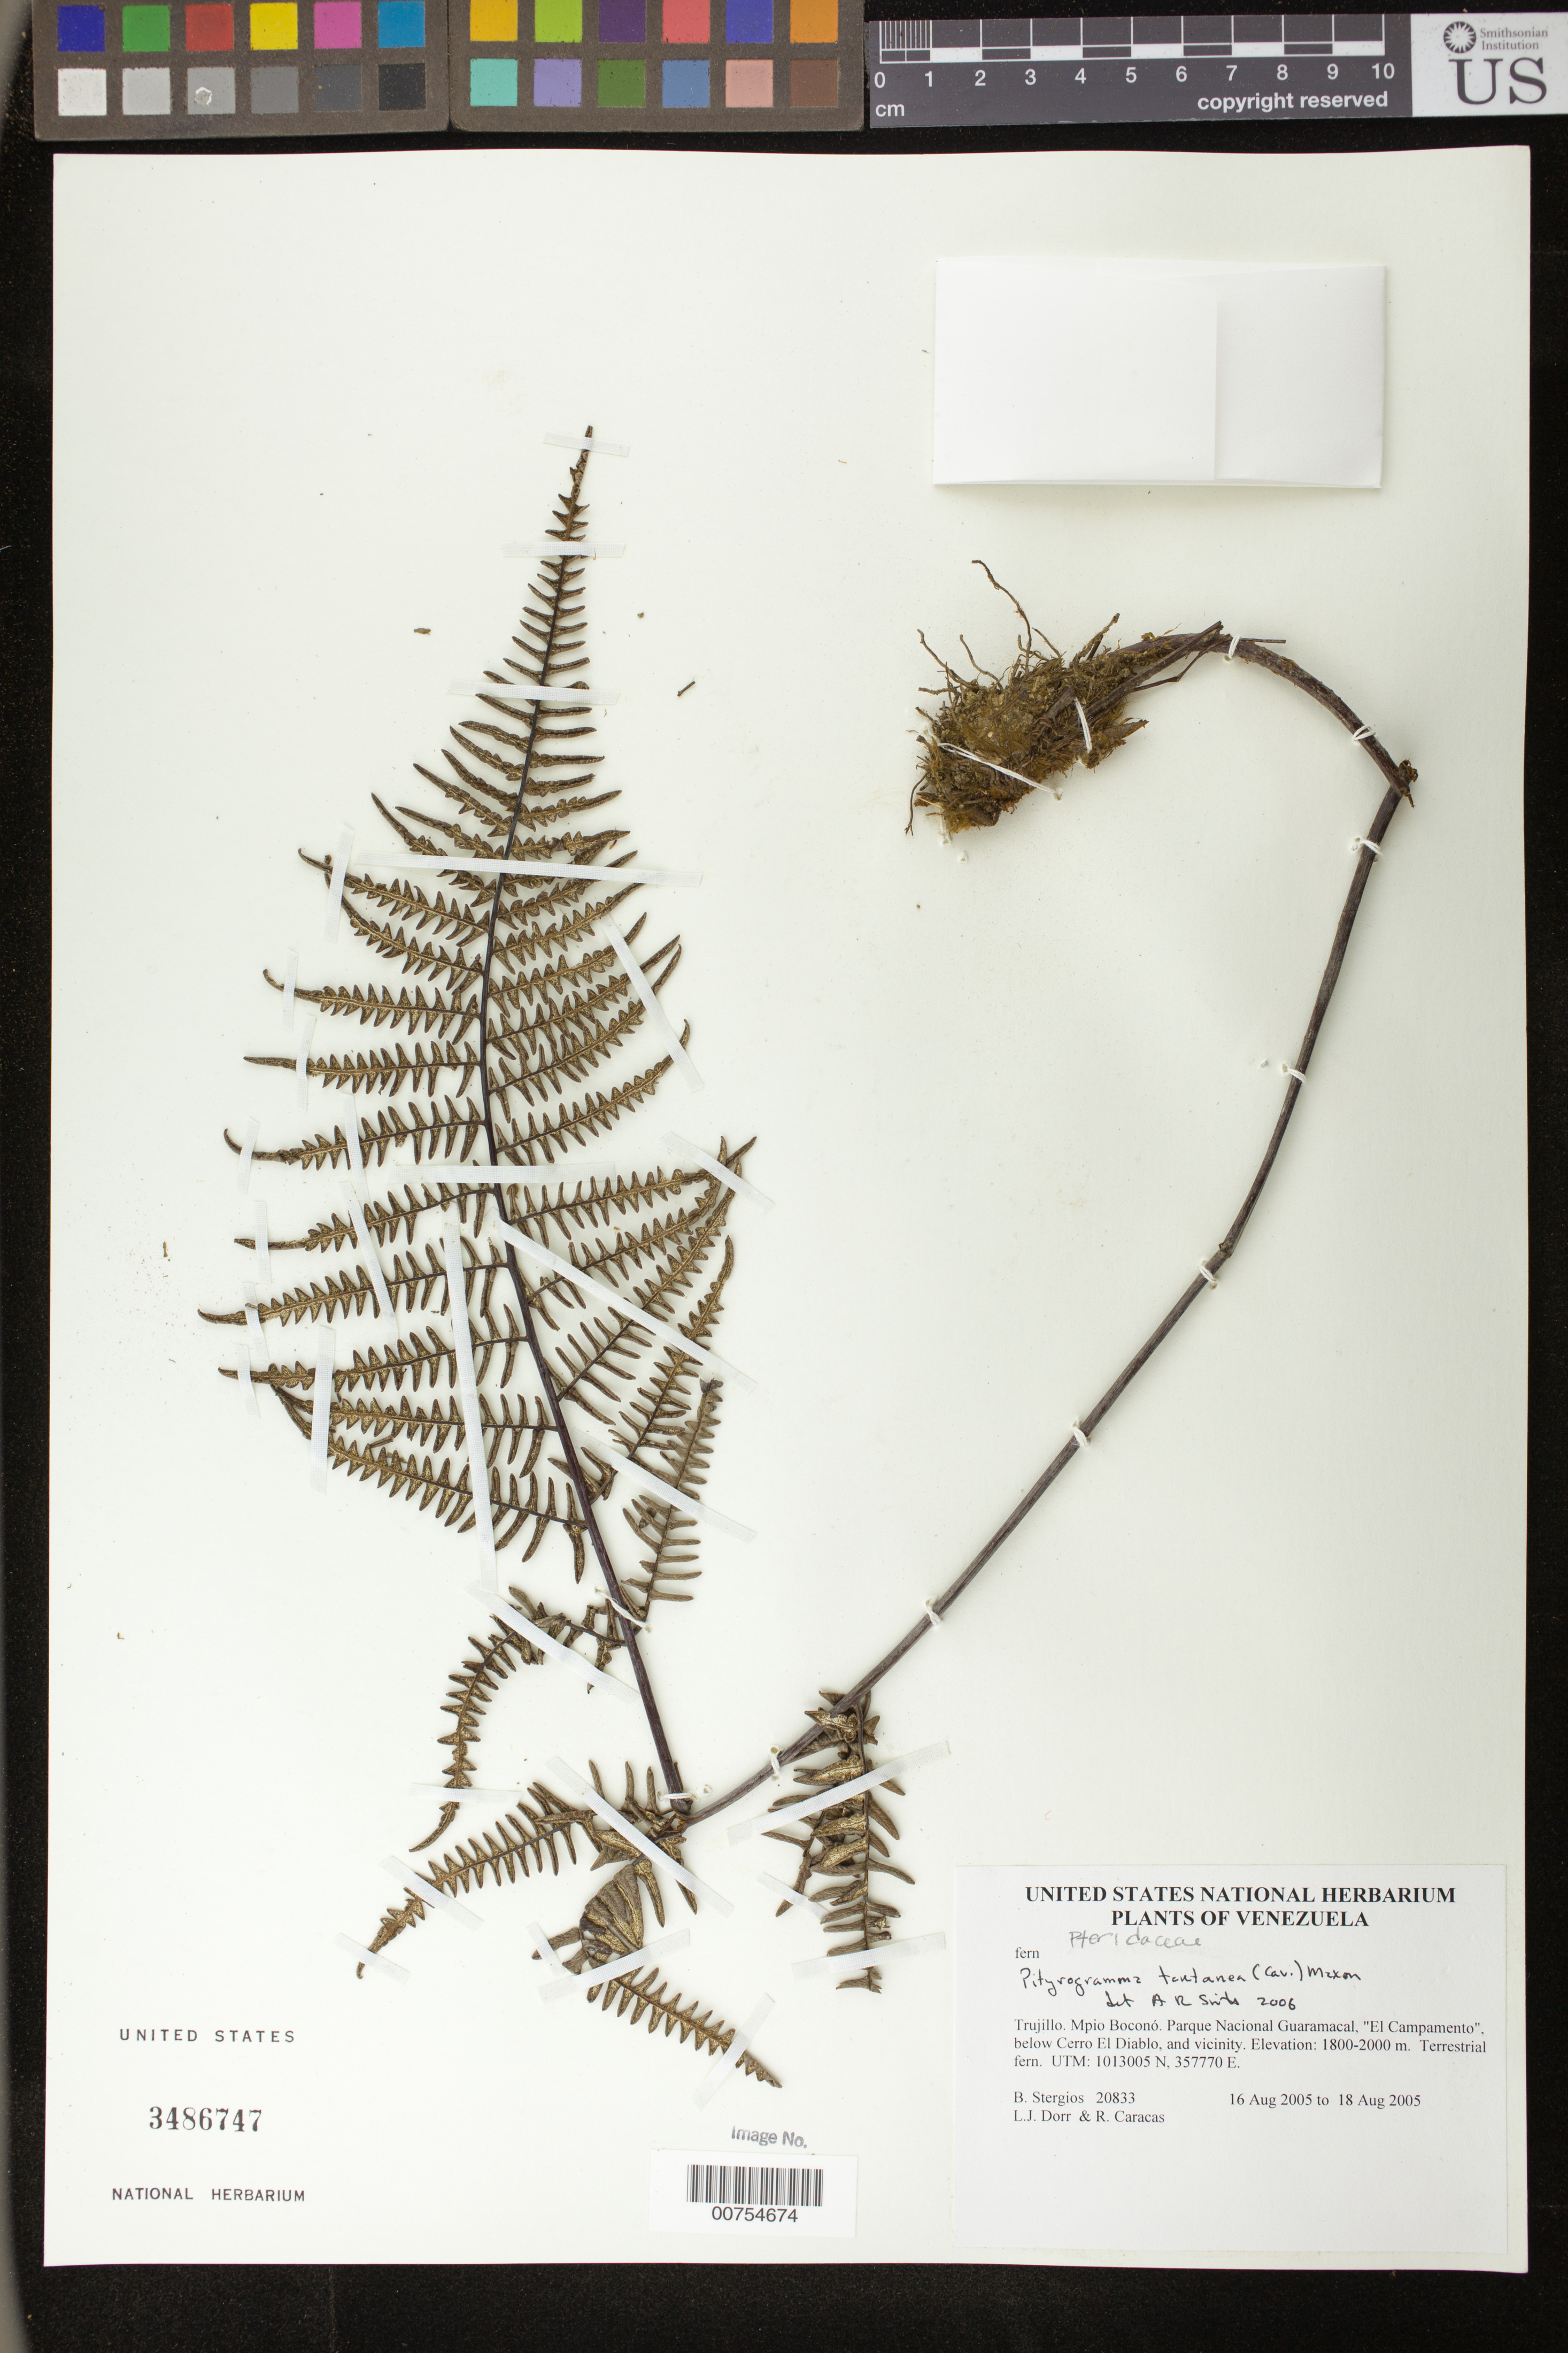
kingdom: Plantae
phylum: Tracheophyta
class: Polypodiopsida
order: Polypodiales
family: Pteridaceae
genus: Pityrogramma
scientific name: Pityrogramma tartarea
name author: (Cav.) Maxon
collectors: B. G. Stergios, L. J. Dorr & R. Caracas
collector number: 20833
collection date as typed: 16 Aug 2005 to 18 Aug 2005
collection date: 2005-08-16/2005-08-18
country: Venezuela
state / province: Trujillo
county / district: Boconó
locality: Parque Nacional Guaramacal, "El Campamento", below Cerro El Diablo, and vicinity.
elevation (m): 1800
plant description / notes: PORT, US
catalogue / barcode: US 3486747